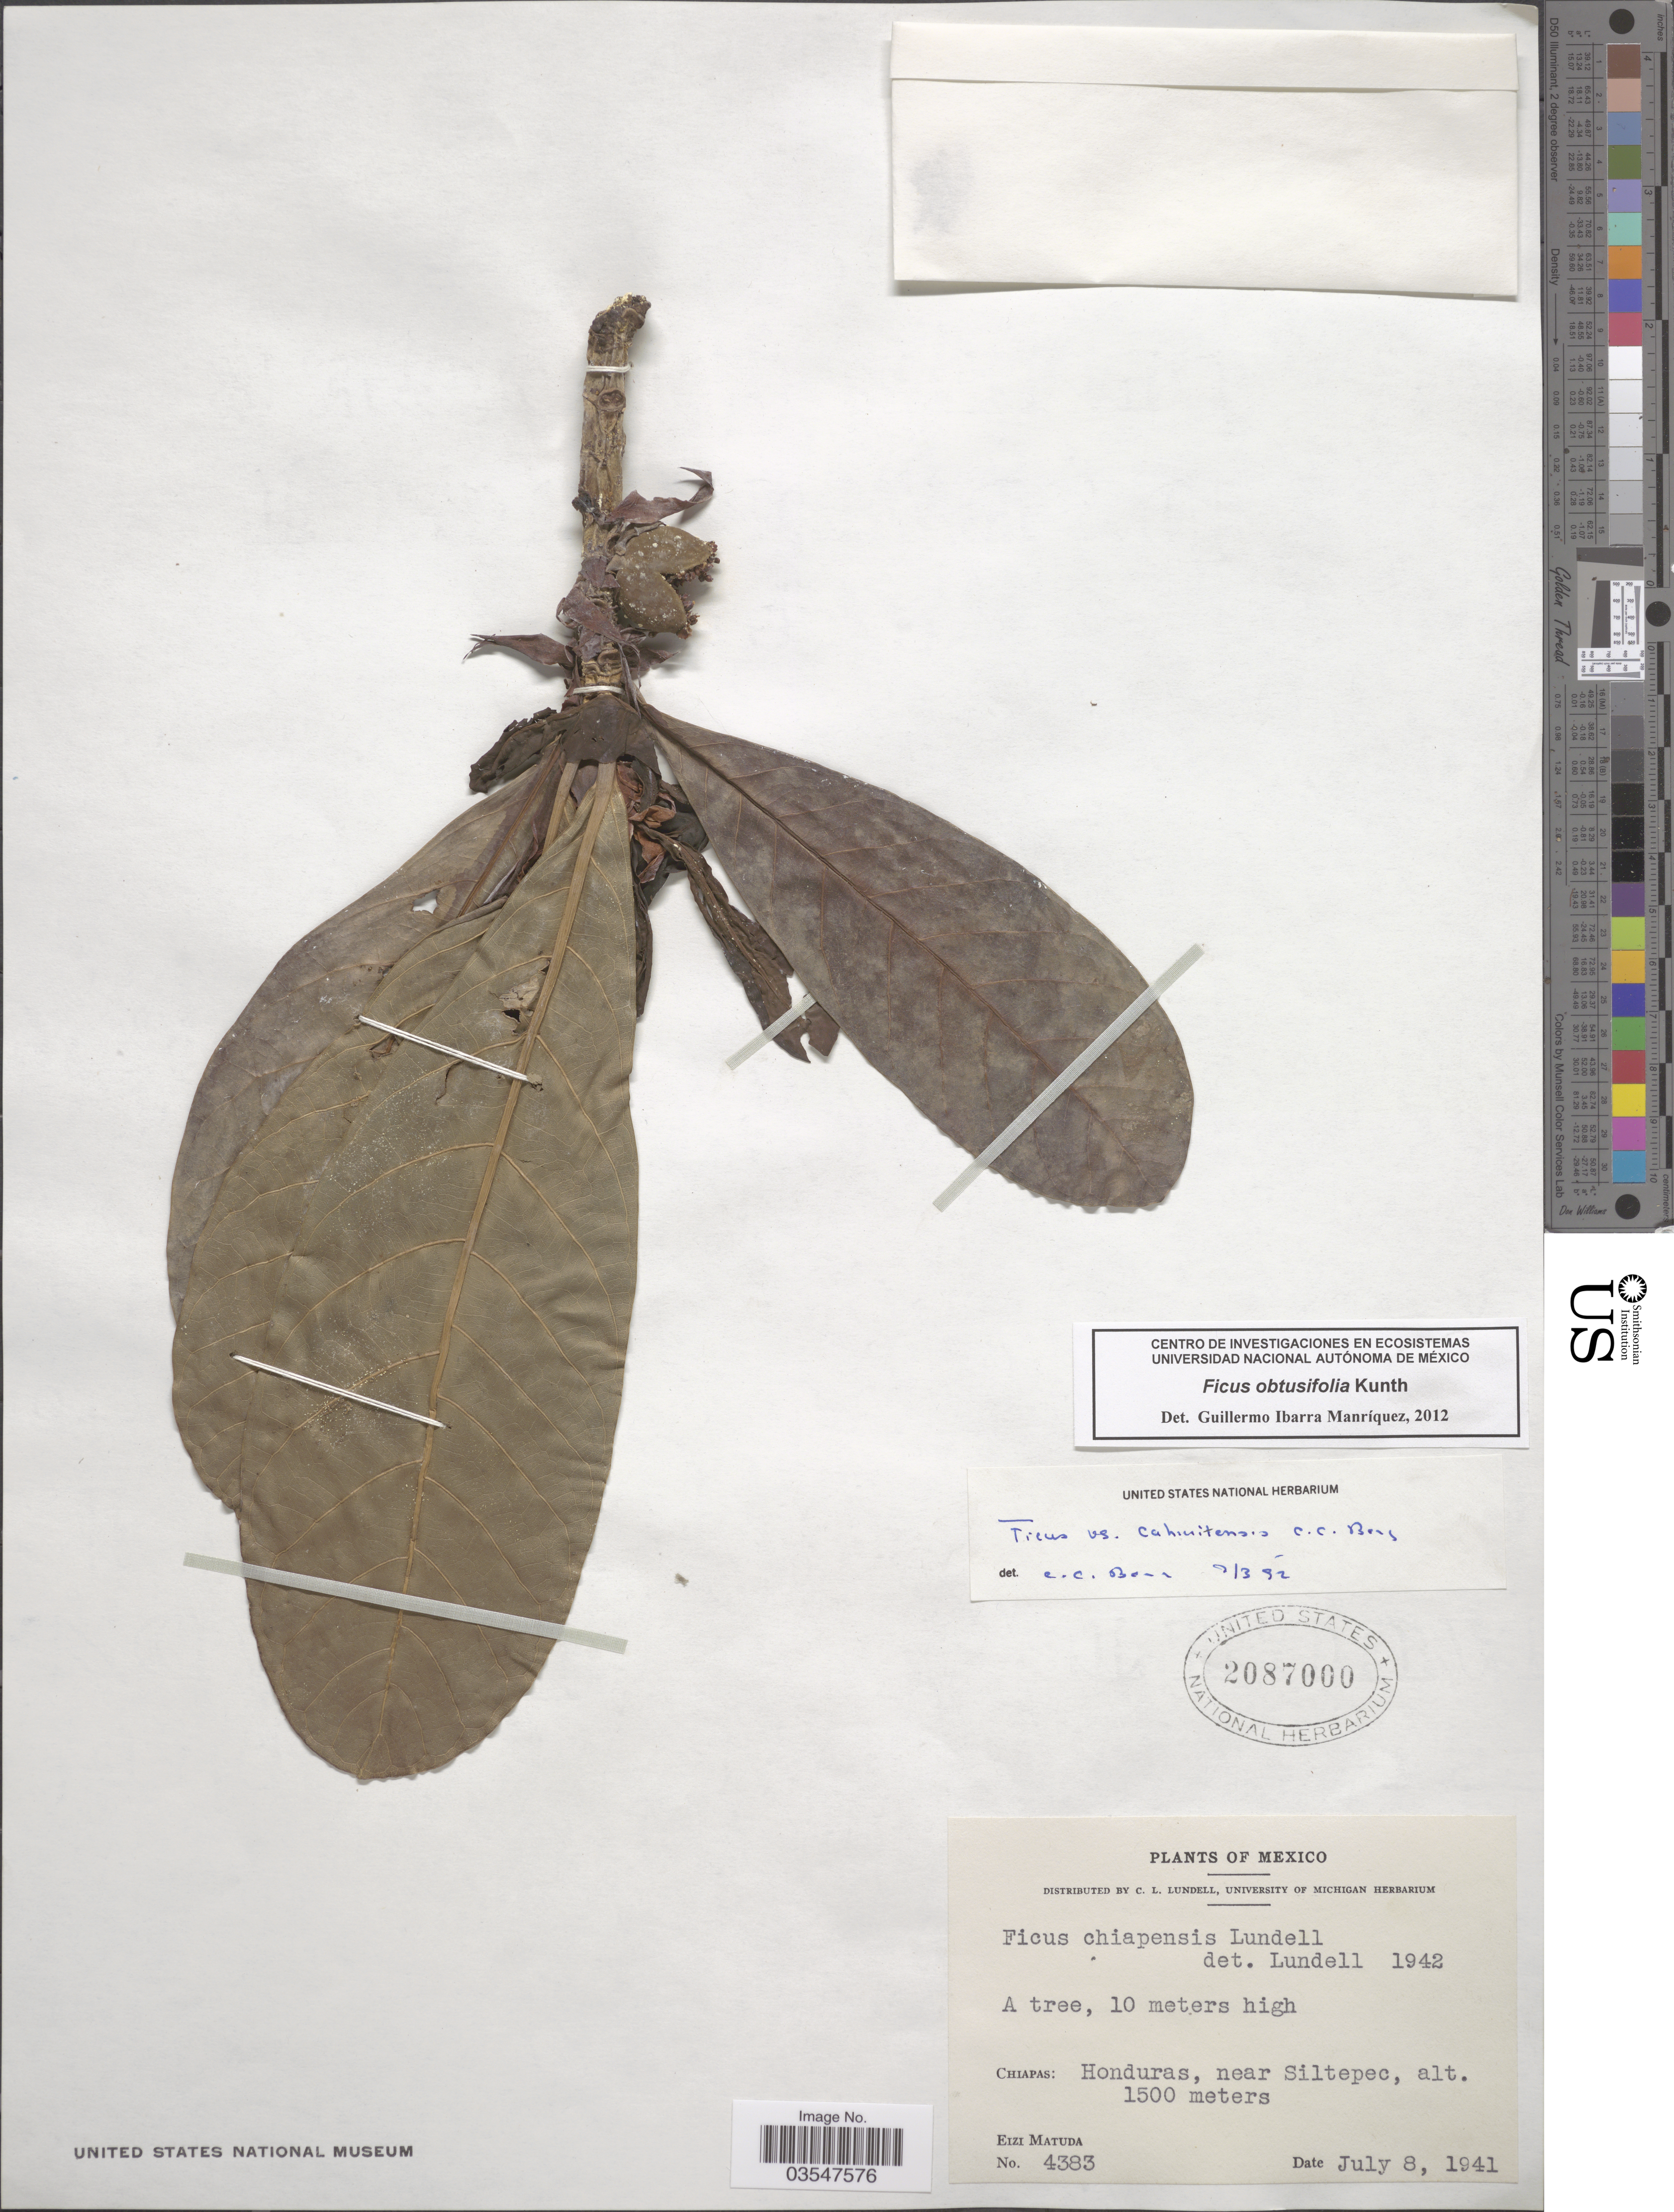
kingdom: Plantae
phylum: Tracheophyta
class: Magnoliopsida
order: Rosales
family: Moraceae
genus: Ficus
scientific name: Ficus obtusifolia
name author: Kunth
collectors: E. Matuda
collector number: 4383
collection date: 1941-07-08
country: Mexico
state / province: Chiapas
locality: Honduras, near Siltepec.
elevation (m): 1500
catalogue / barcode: US 2087000